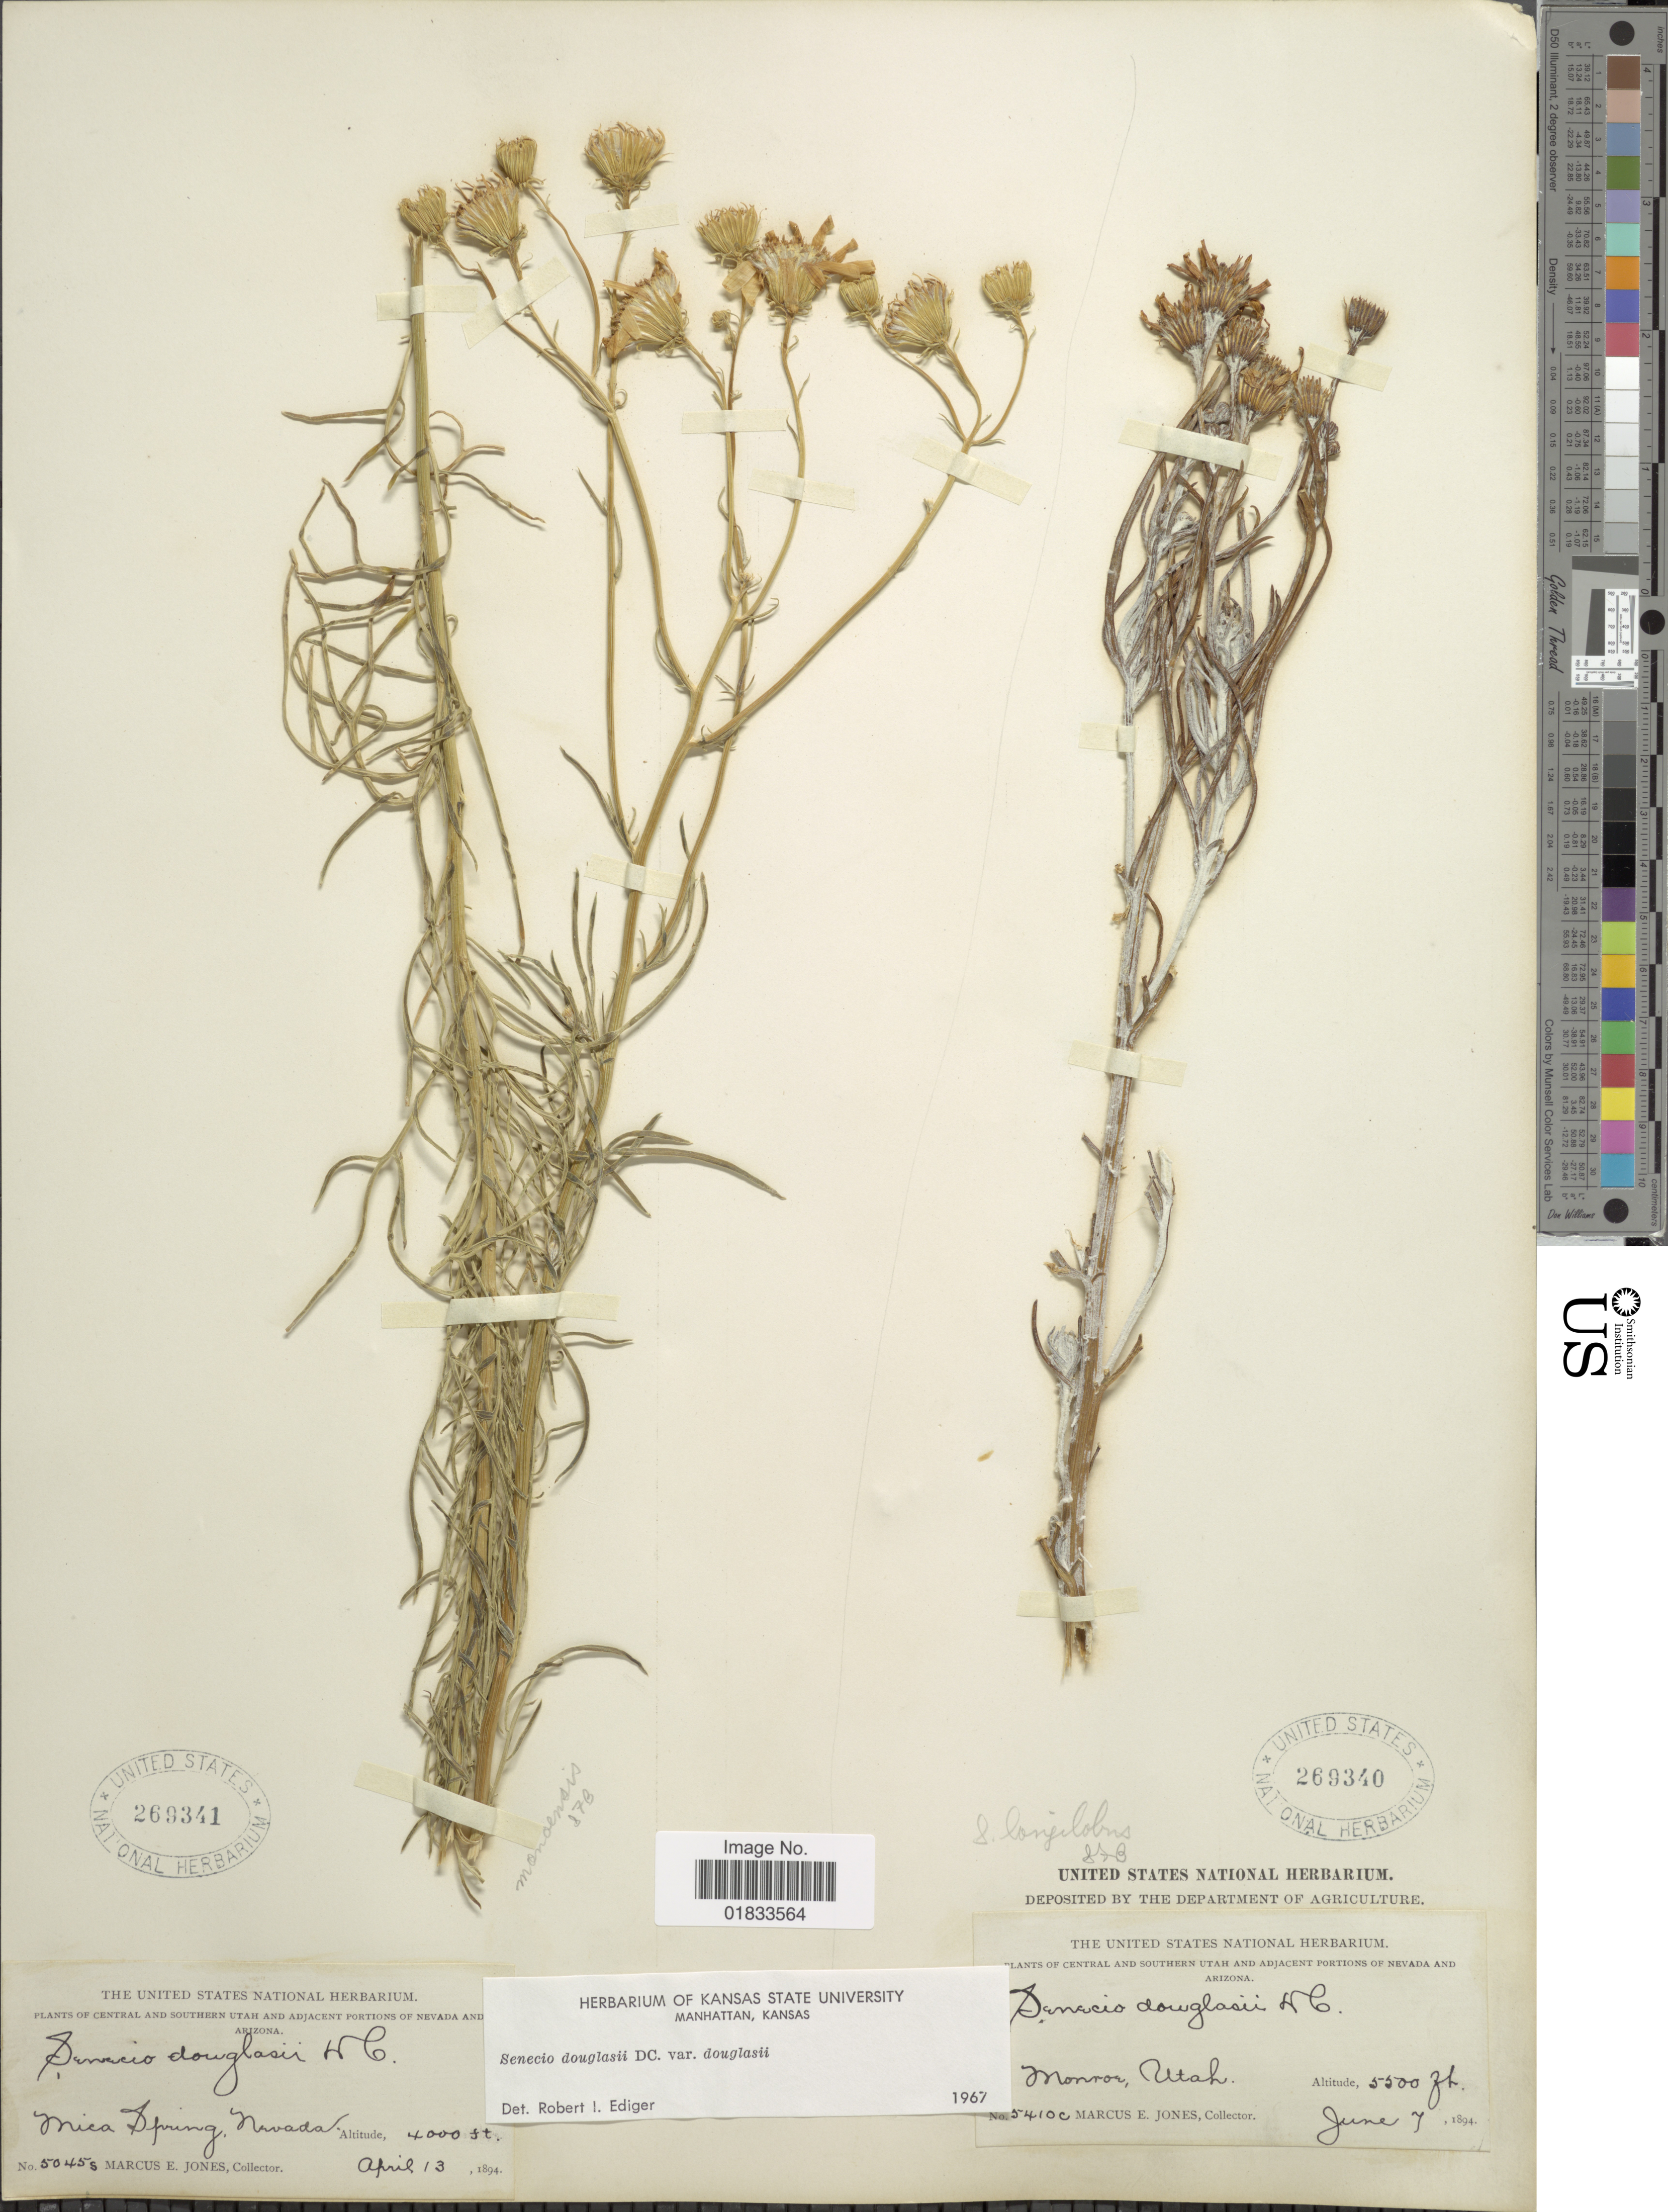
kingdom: Plantae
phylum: Tracheophyta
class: Magnoliopsida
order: Asterales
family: Asteraceae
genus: Senecio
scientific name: Senecio flaccidus var. douglasii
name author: (DC.) B.L. Turner & T.M. Barkley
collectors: M. E. Jones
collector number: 5410c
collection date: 1894-06-07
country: United States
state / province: Utah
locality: Central and Southern Utah and Adjacent portions of Nevada and Arizona, Monroe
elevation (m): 1676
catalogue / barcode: US 269340-2